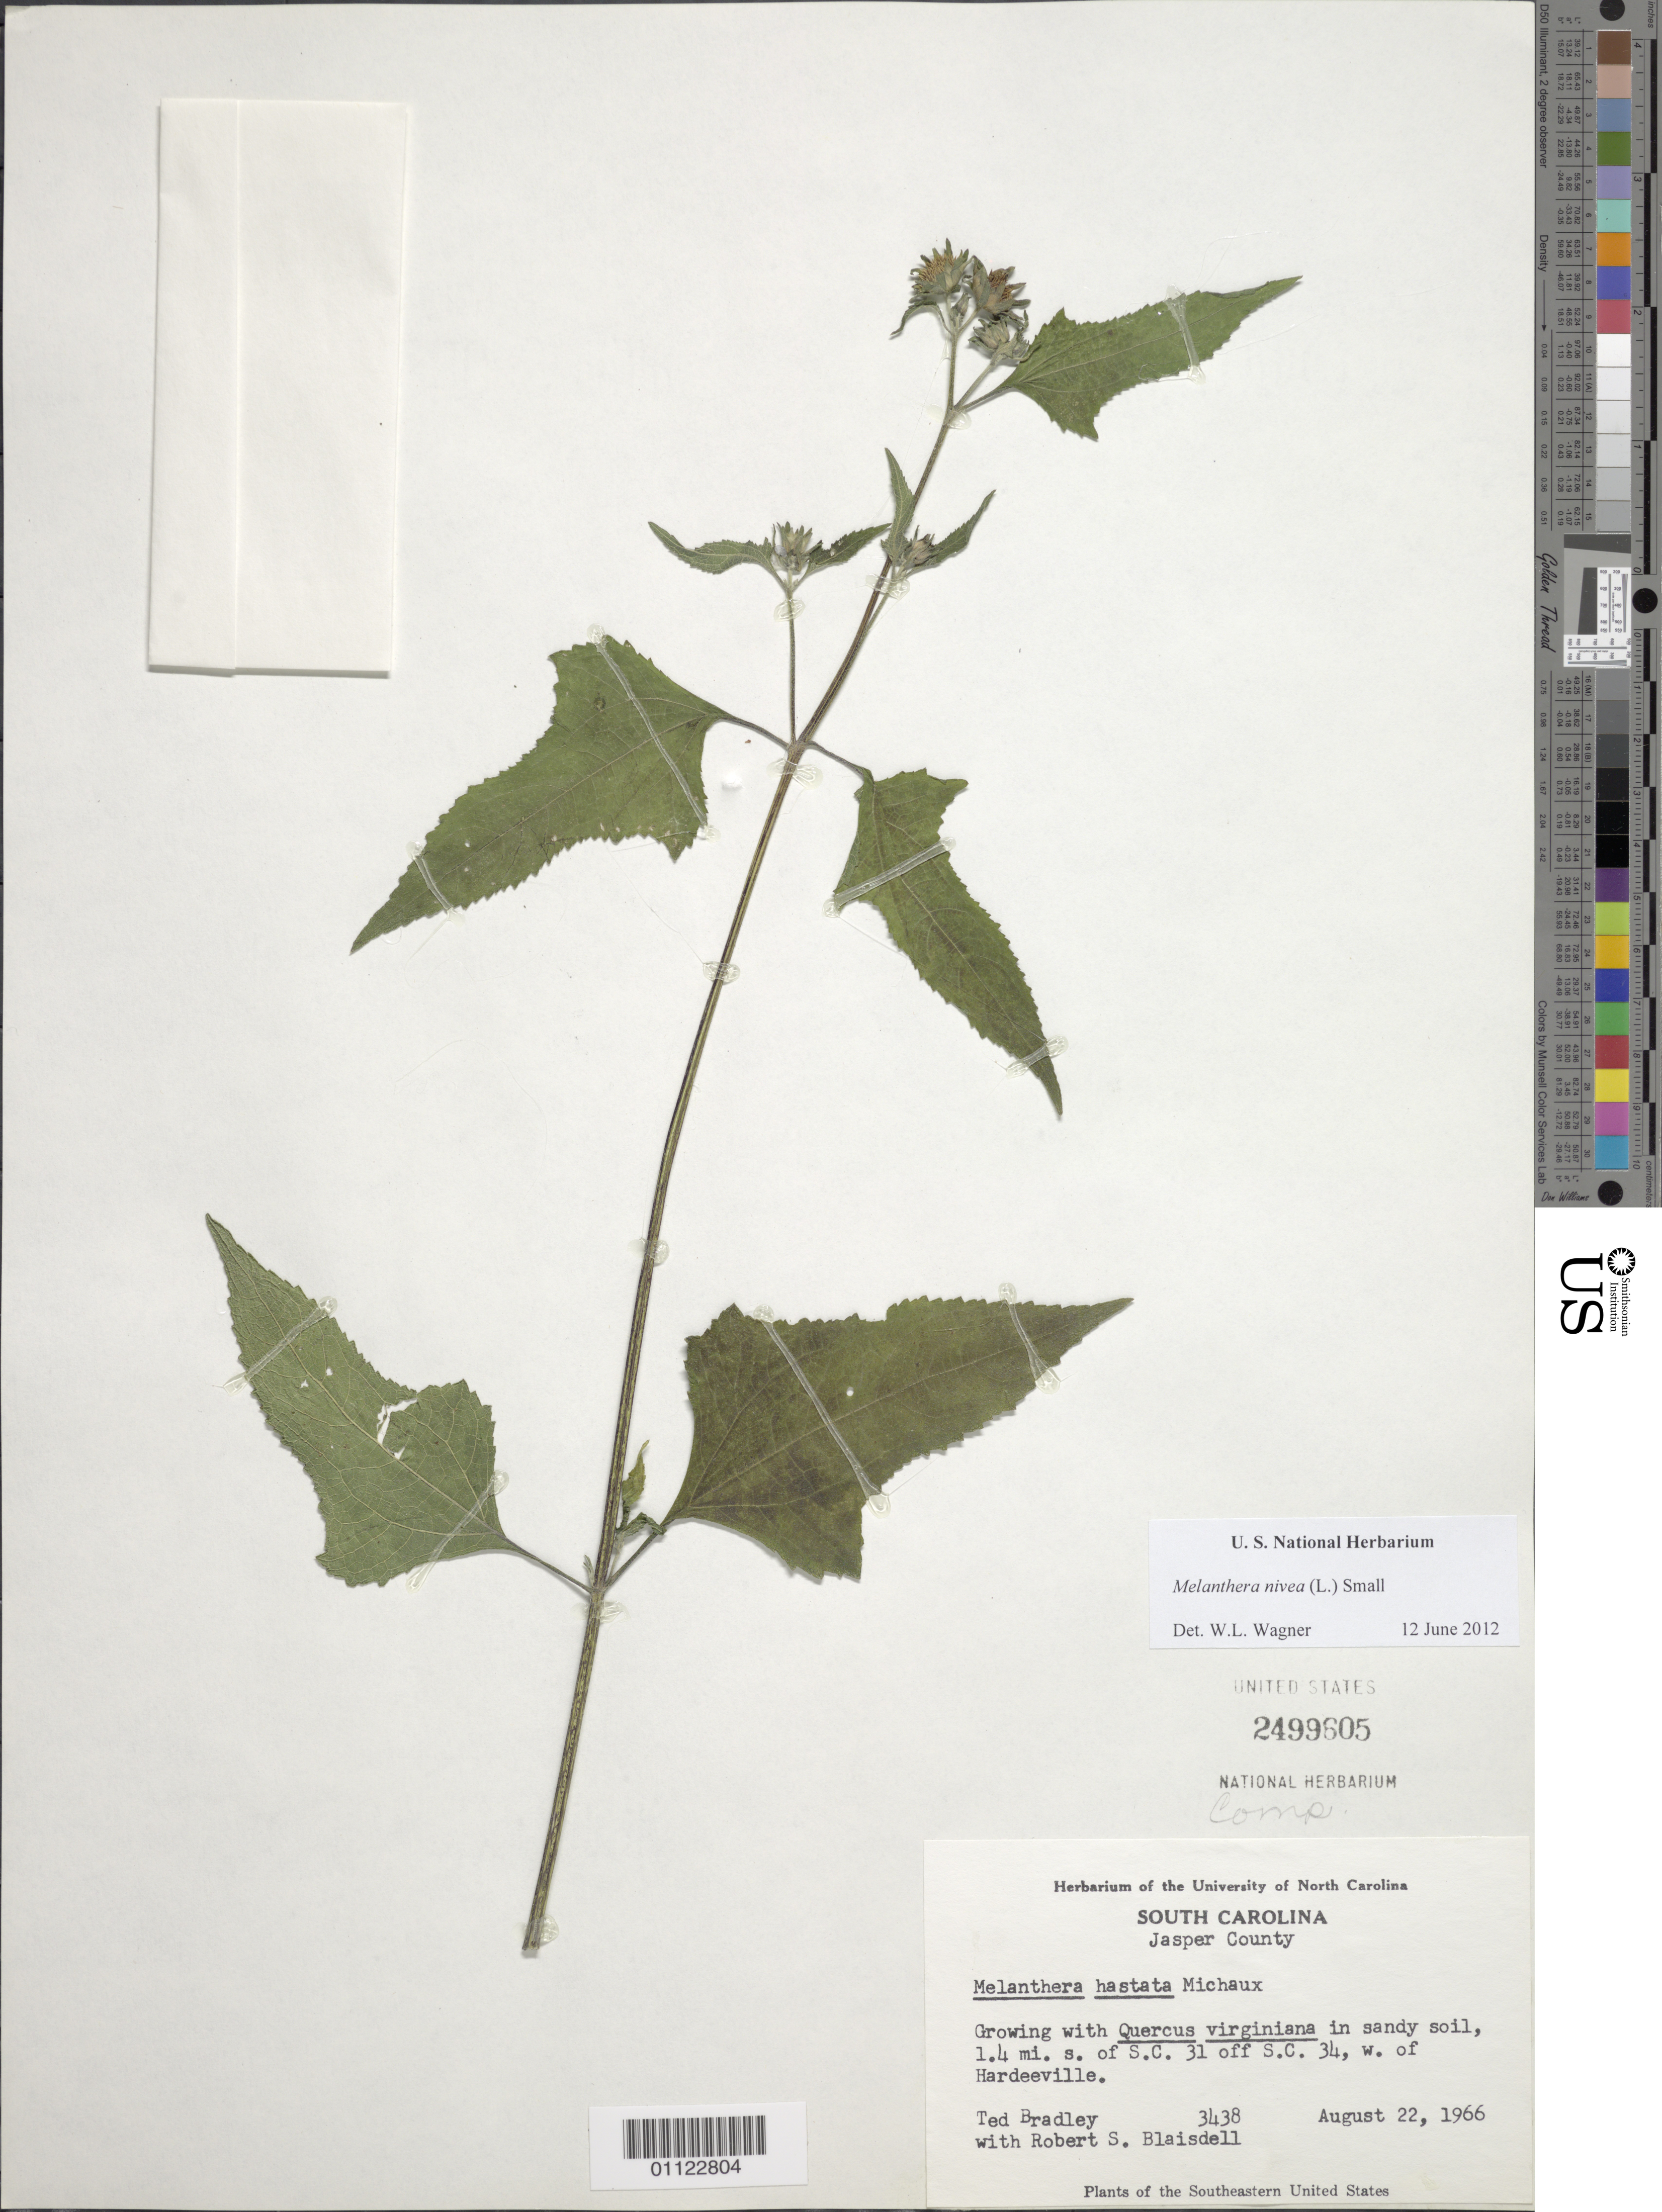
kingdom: Plantae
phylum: Tracheophyta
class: Magnoliopsida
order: Asterales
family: Asteraceae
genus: Melanthera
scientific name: Melanthera nivea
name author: (L.) Small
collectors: T. Bradley & R. S. Blaisdell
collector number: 3438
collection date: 1966-08-22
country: United States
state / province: South Carolina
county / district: Jasper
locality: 1.4 mi S of SC.31 off SC.34, W of Hardeeville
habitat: growing with Quercus virginiana in sandy soil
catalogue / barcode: US 2499605